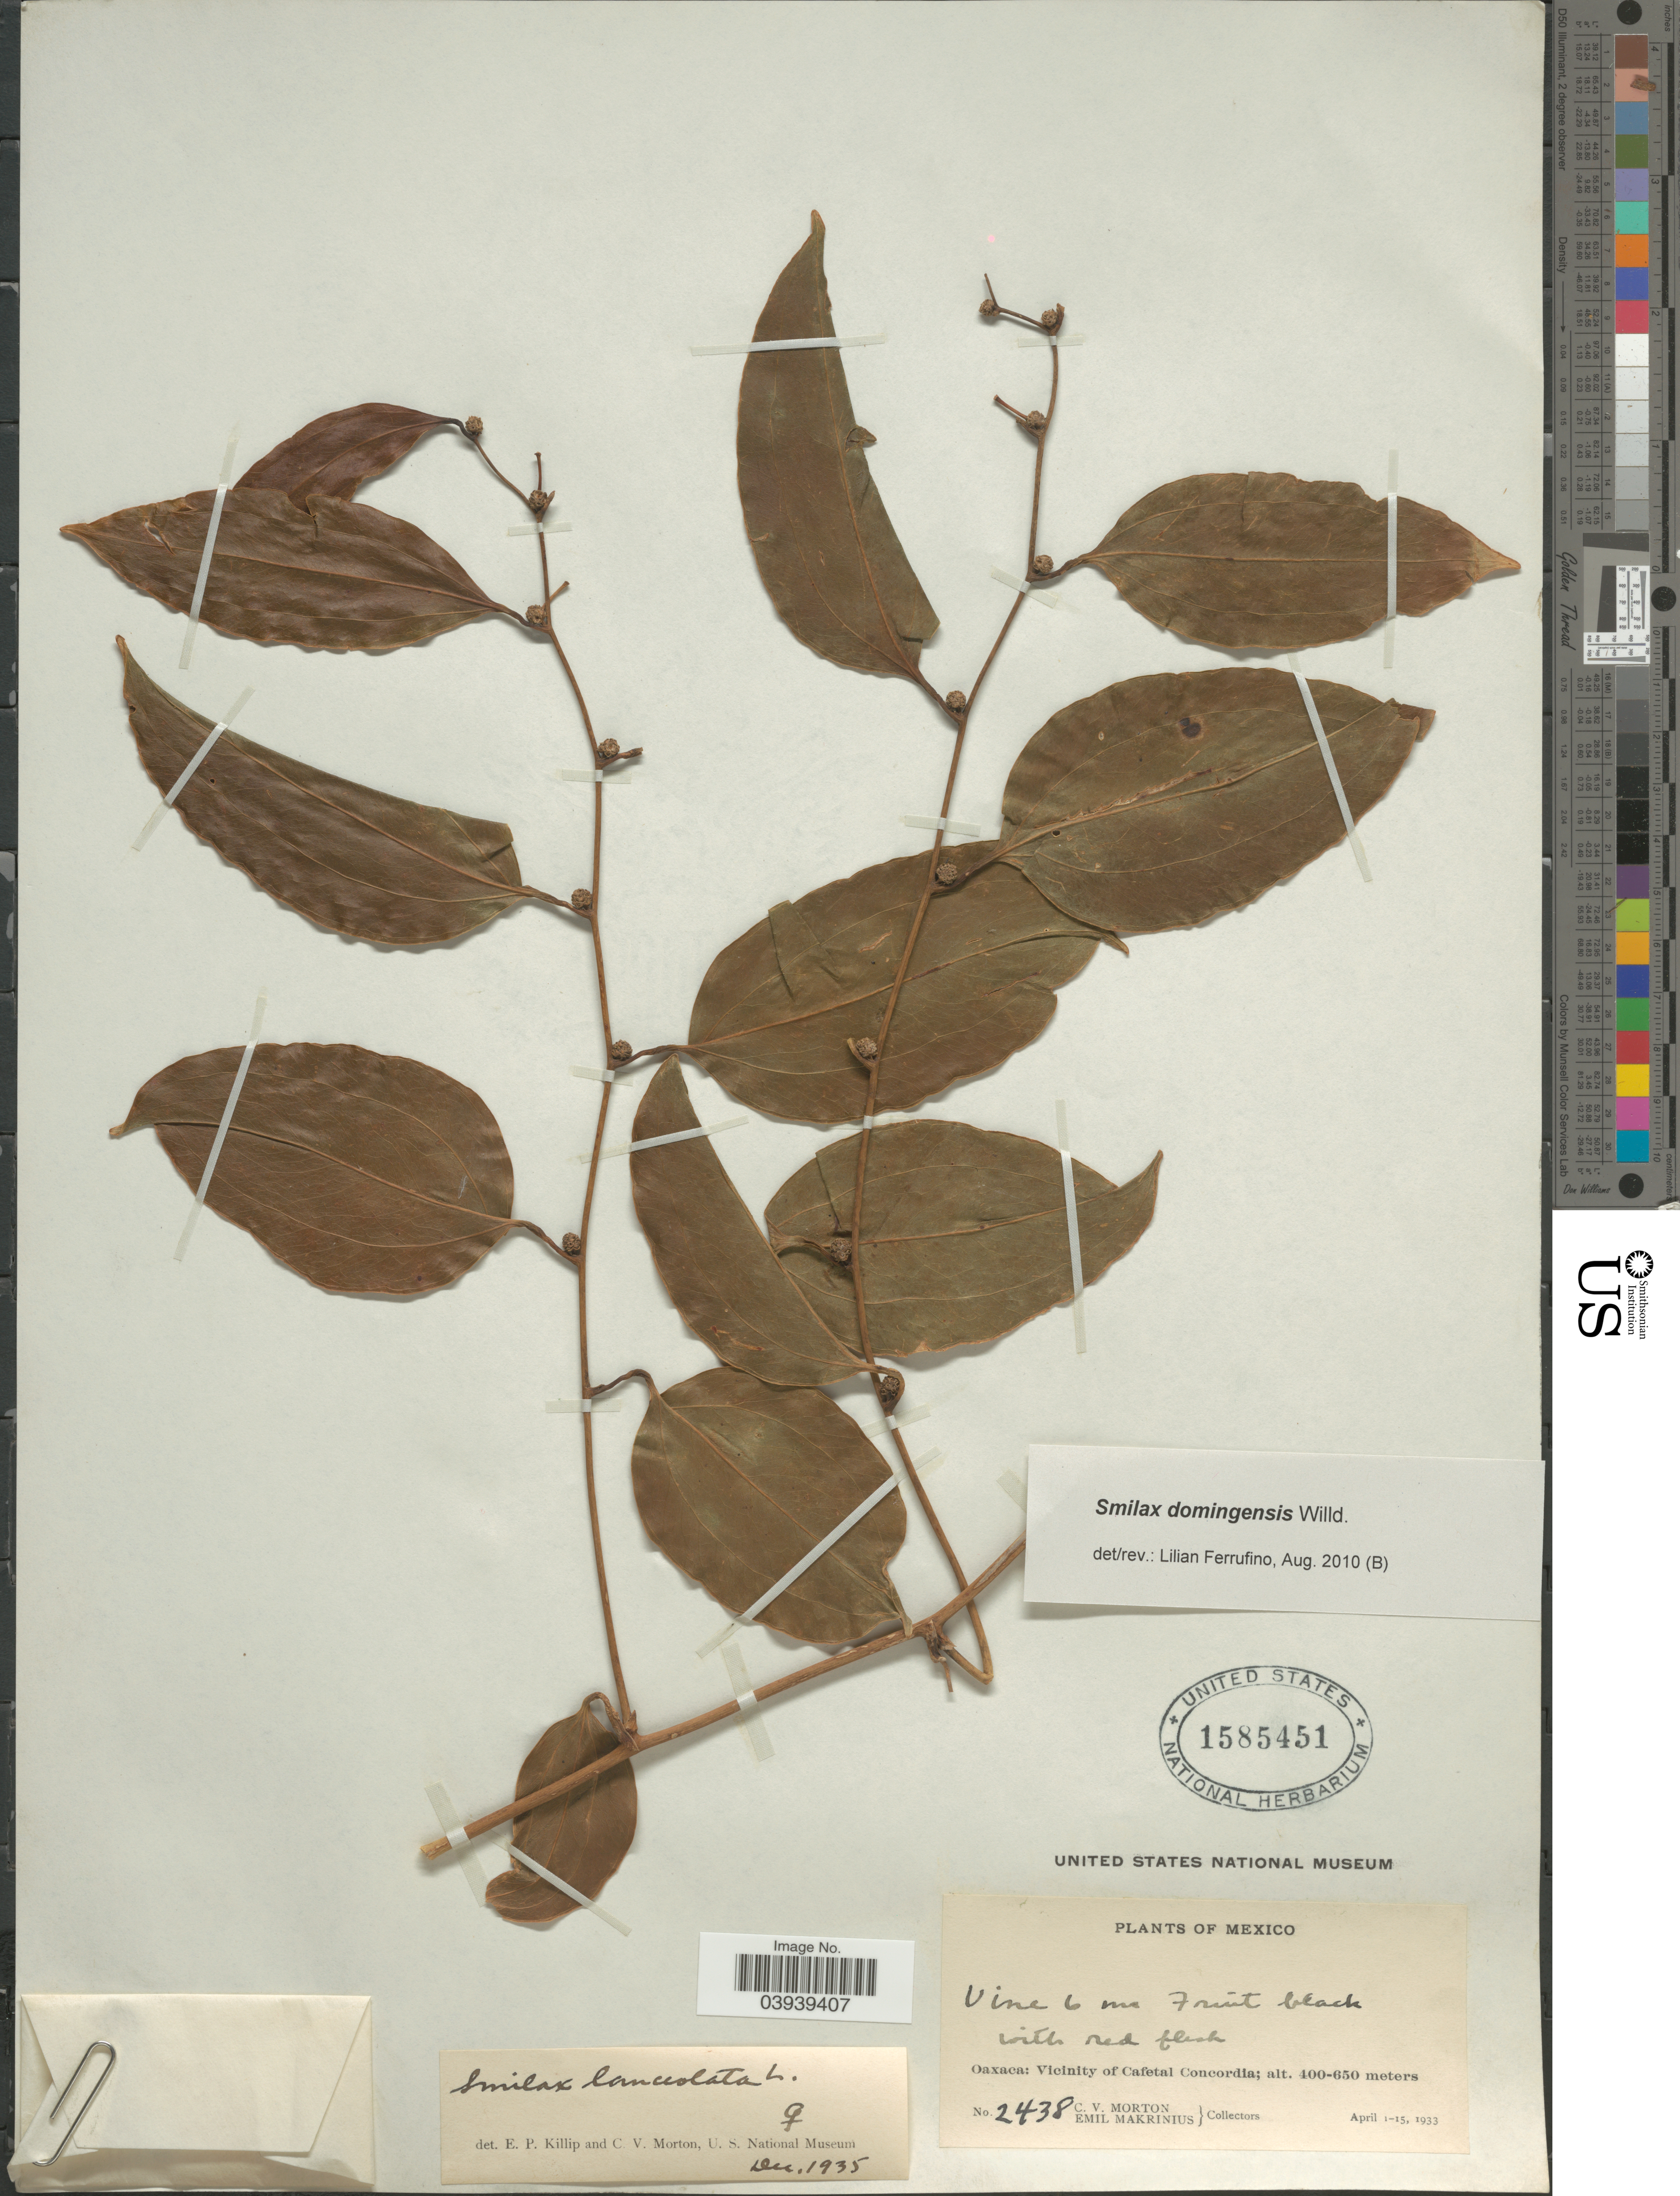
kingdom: Plantae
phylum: Tracheophyta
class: Liliopsida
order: Liliales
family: Smilacaceae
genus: Smilax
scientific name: Smilax domingensis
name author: Willd.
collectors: C. V. Morton & E. Makrinius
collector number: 2438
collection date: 1933-04-01/1933-04-15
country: Mexico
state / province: Oaxaca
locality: Vicinity of Cafetal Concordia.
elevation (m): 400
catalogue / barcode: US 1585451